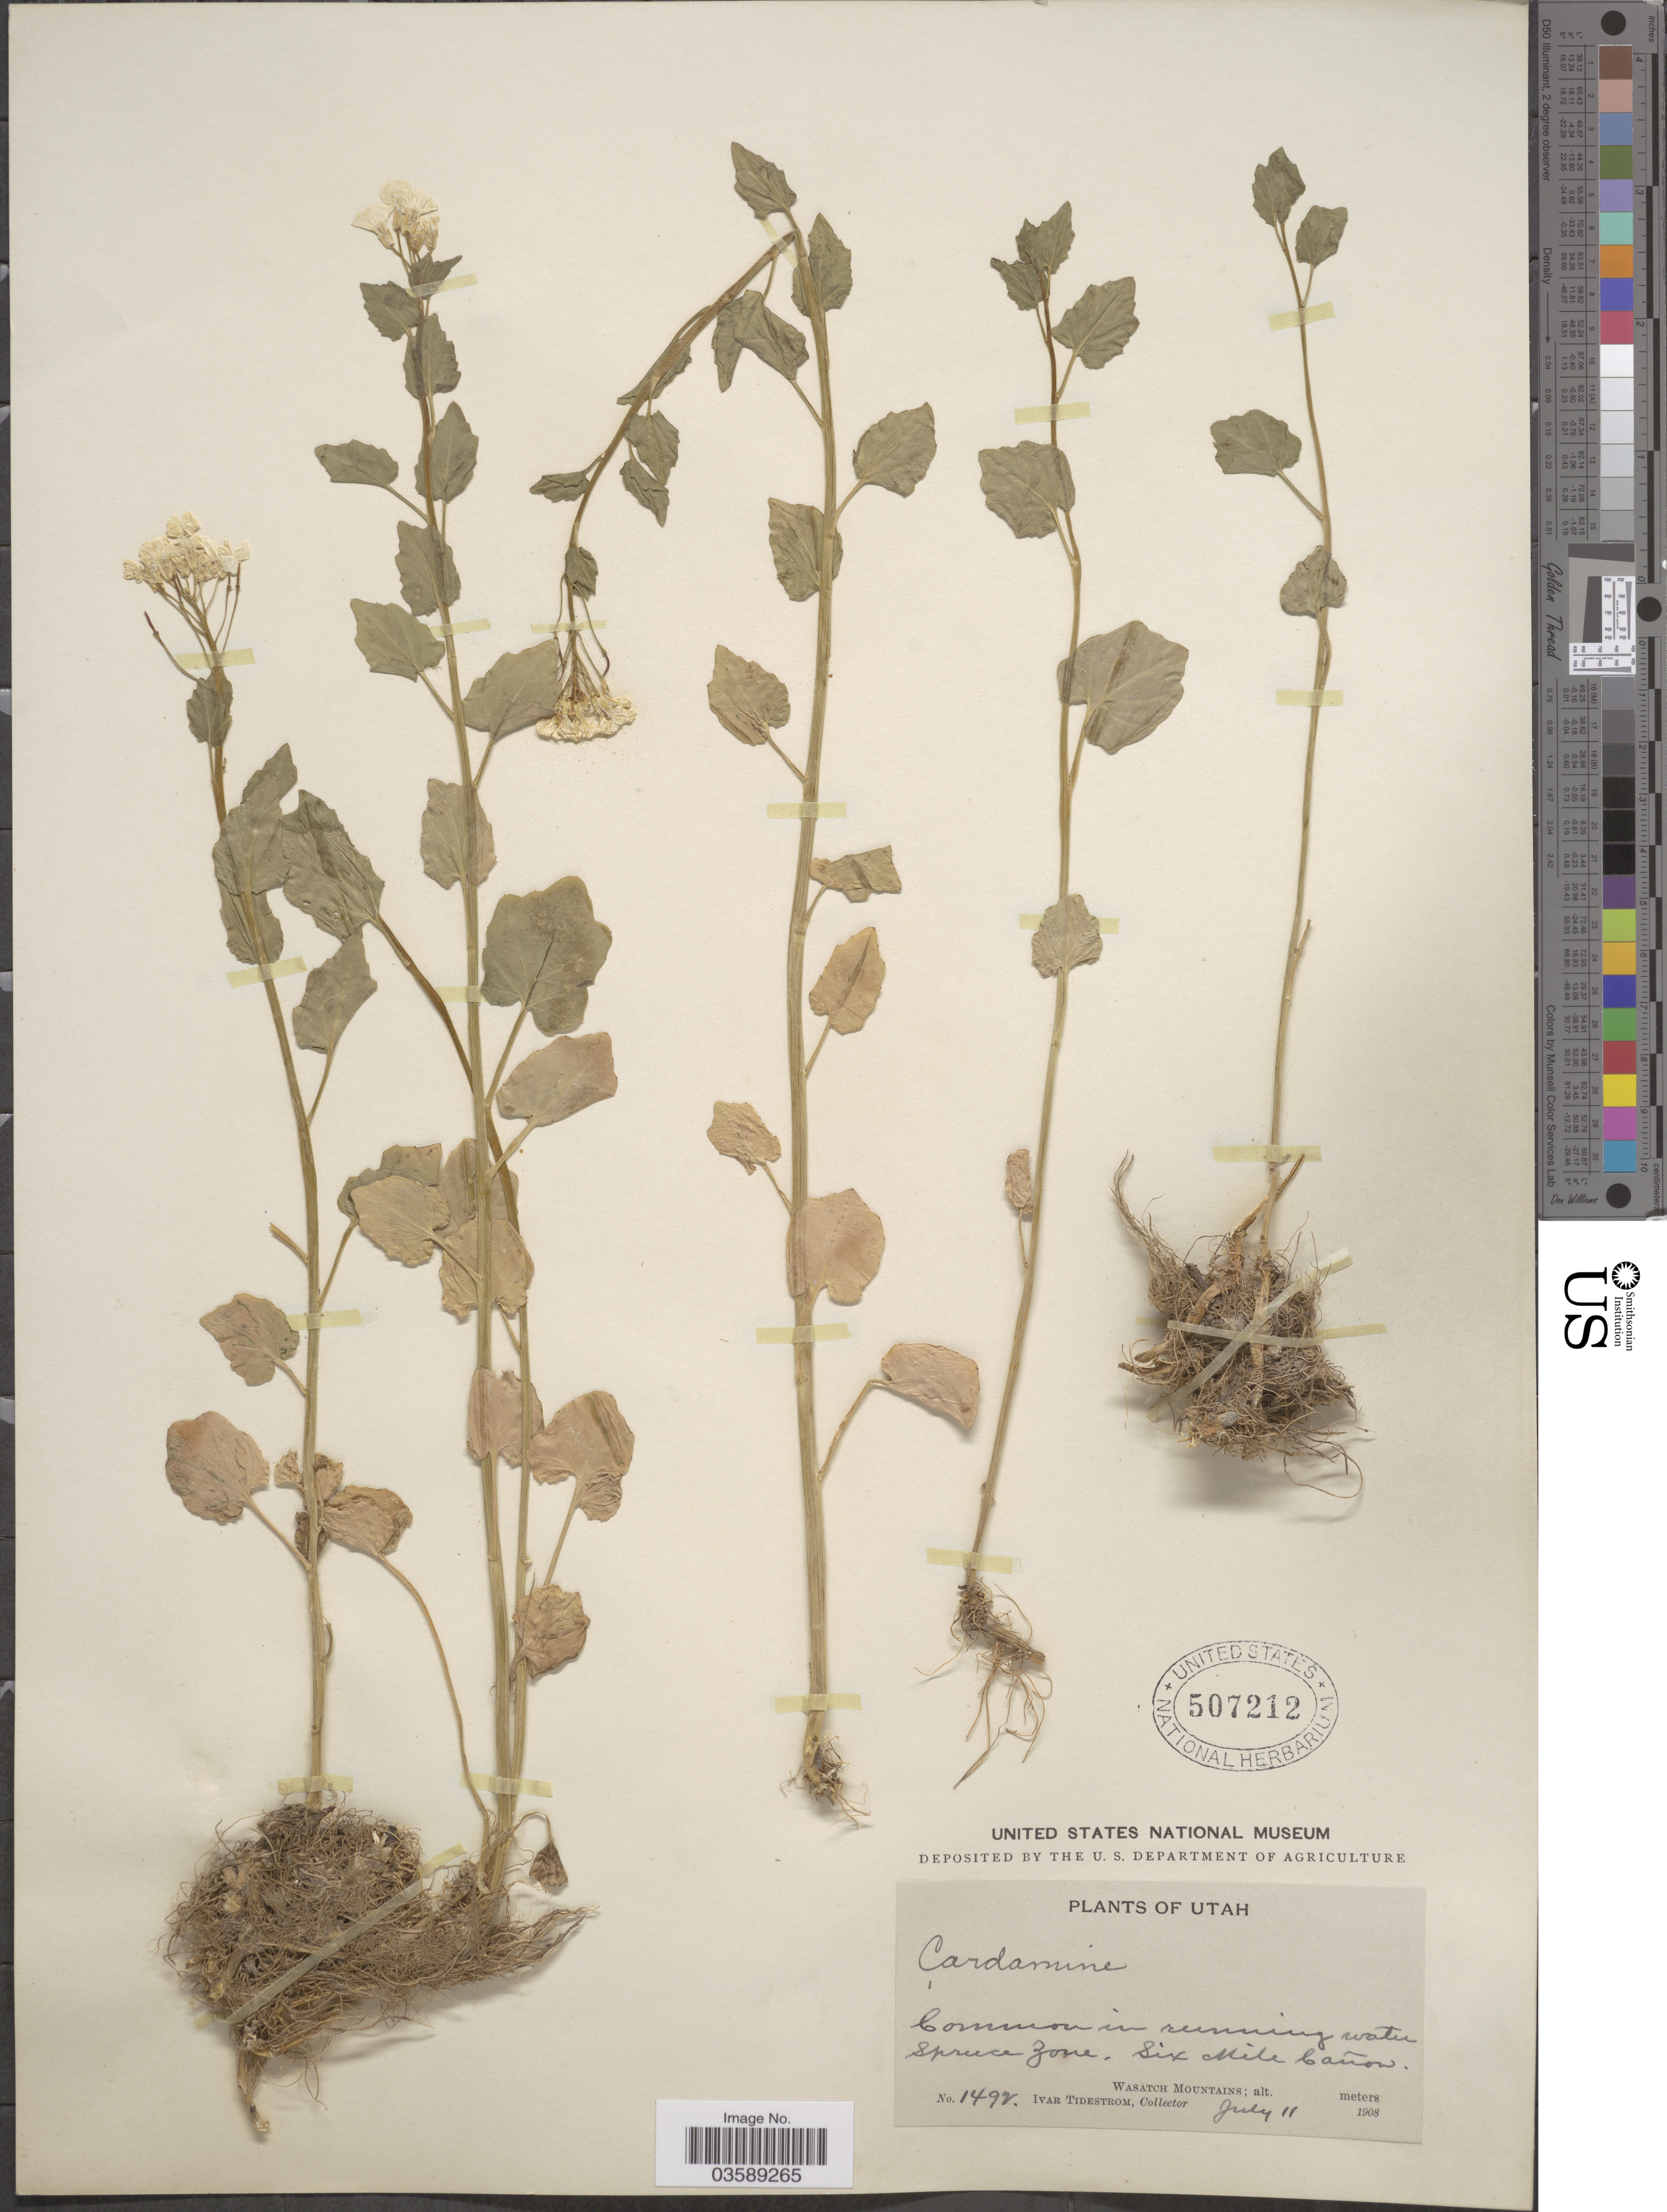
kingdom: Plantae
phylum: Tracheophyta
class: Magnoliopsida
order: Brassicales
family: Brassicaceae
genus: Cardamine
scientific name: Cardamine cordifolia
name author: A. Gray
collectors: I. F. Tidestrom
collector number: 1492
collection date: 1908-07-11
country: United States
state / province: Utah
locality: Common in running water spruce zone, Six Mile Cañon. Wasatch Mountains.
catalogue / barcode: US 507212